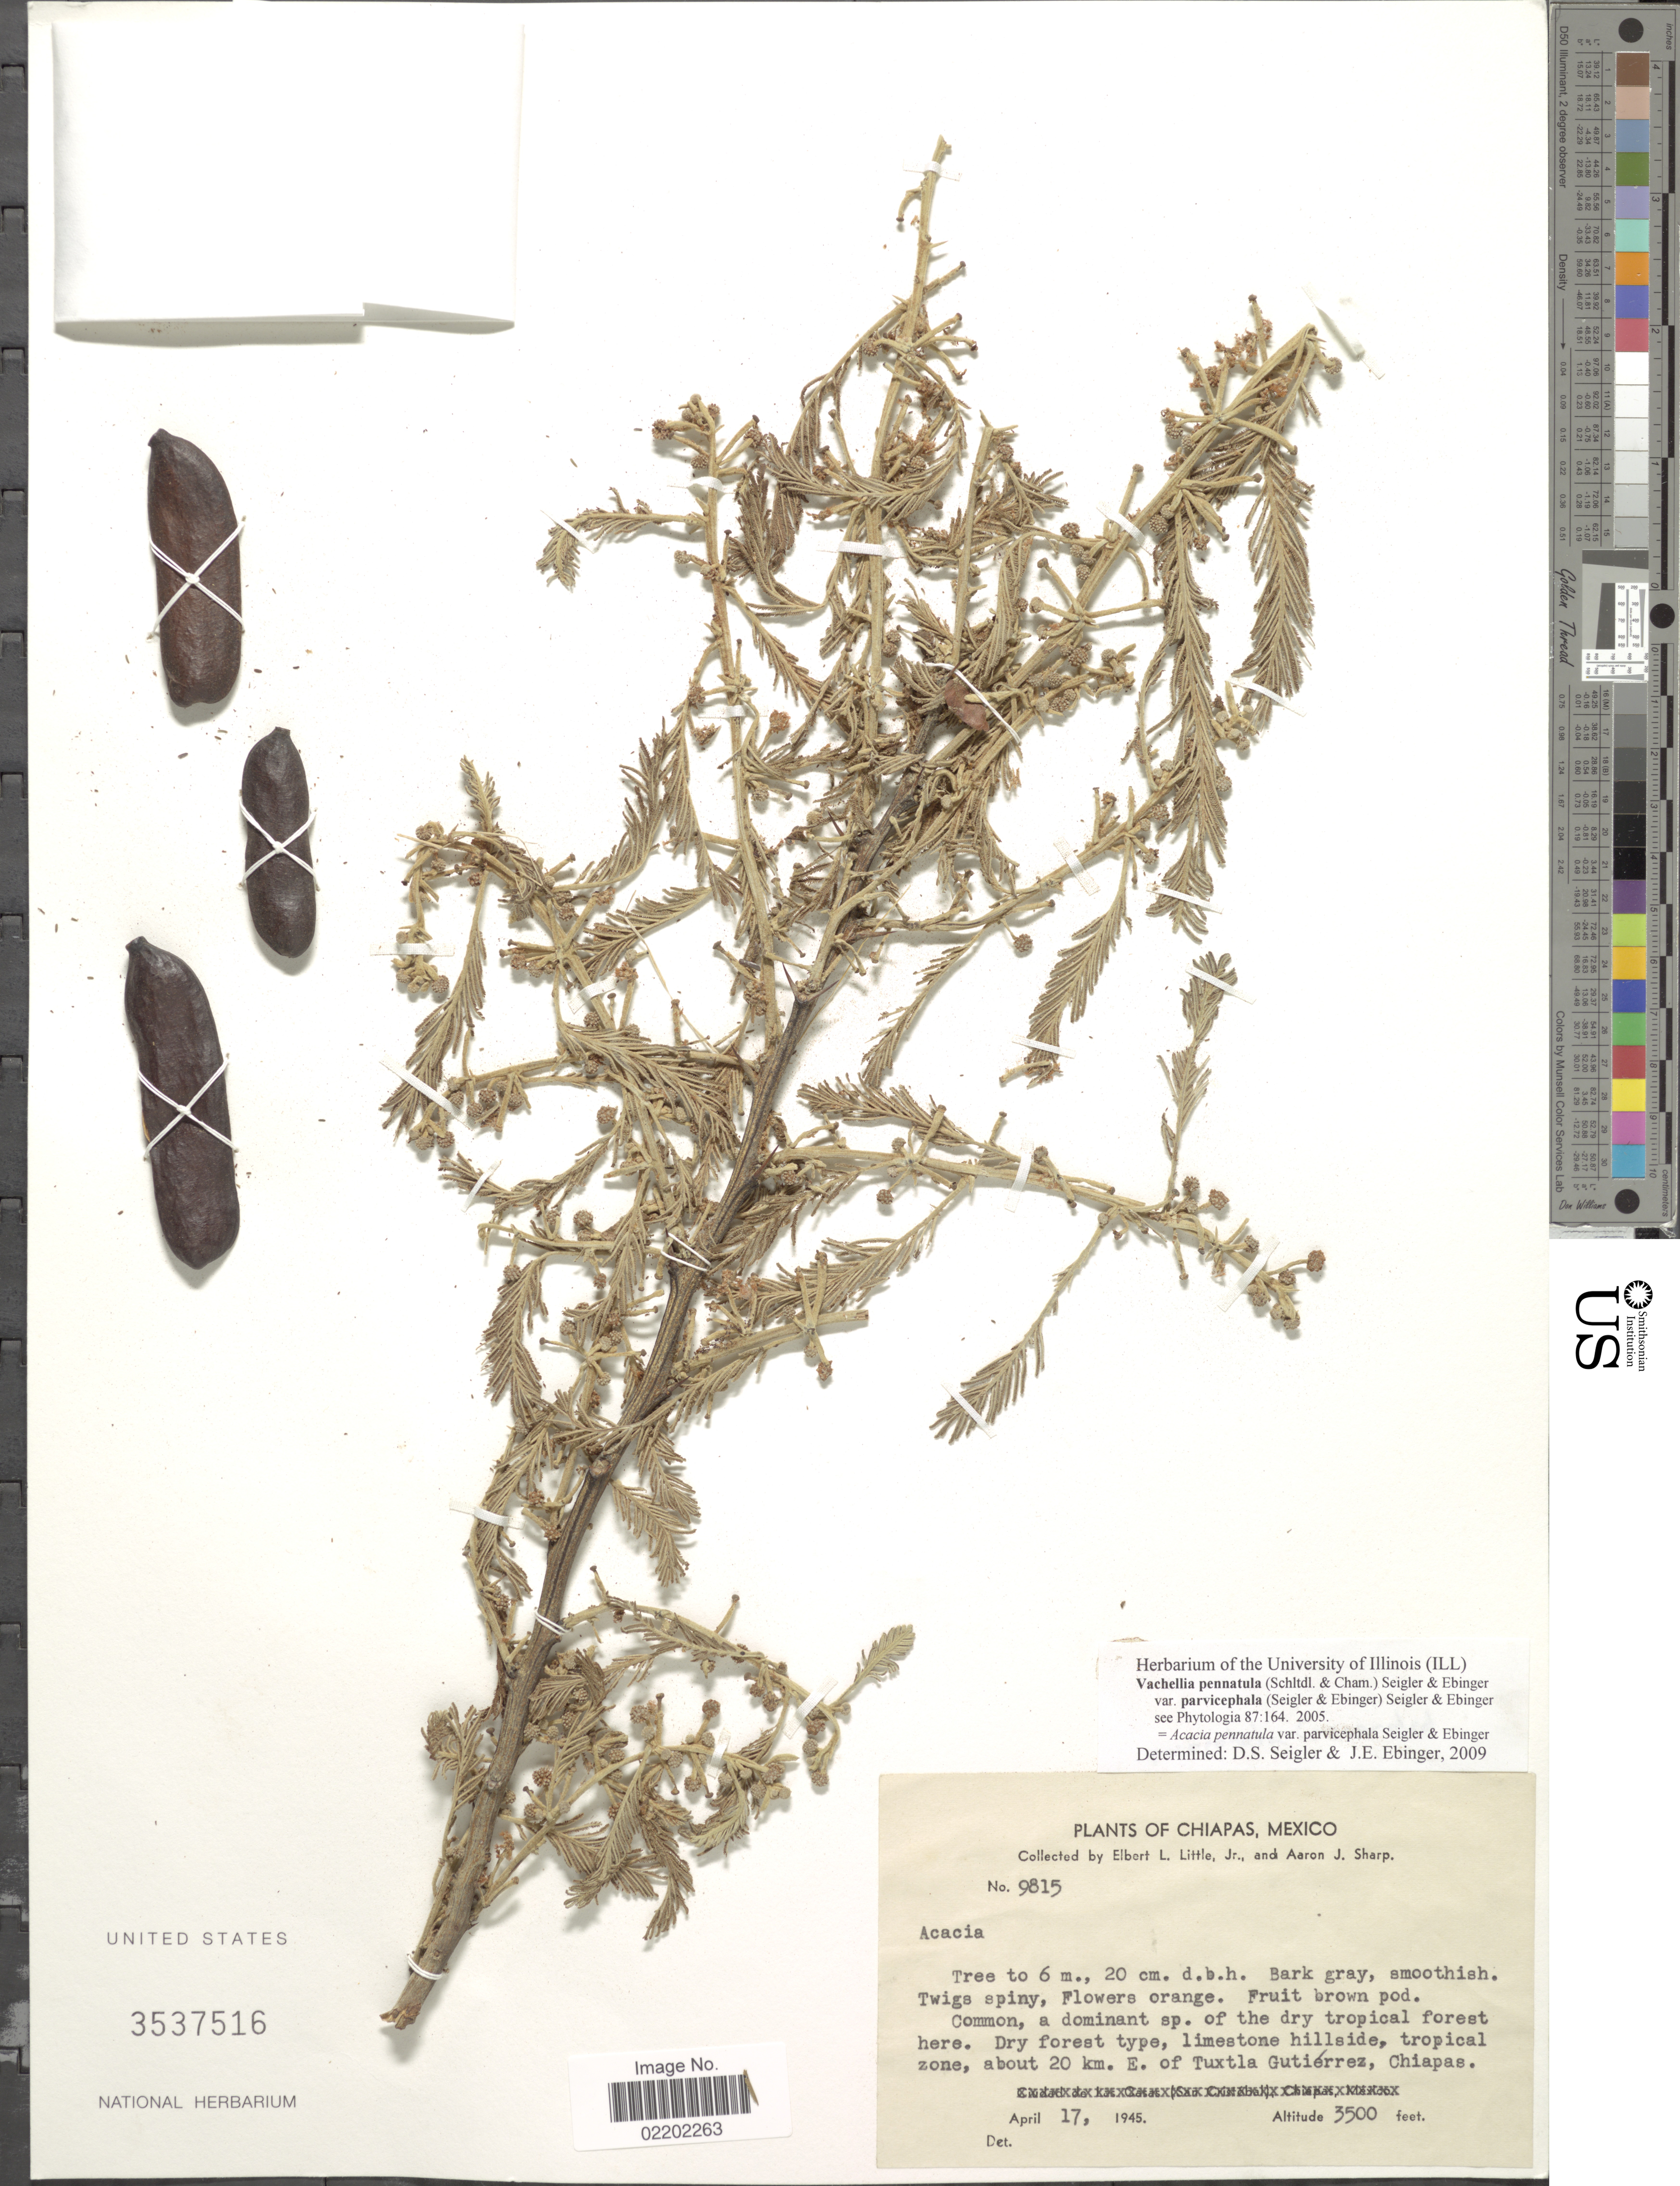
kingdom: Plantae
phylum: Tracheophyta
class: Magnoliopsida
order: Fabales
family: Fabaceae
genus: Vachellia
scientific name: Vachellia pennatula var. parvicephala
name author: (Seigler & Ebinger) Seigler & Ebinger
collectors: E. L. Little & Mrs A. J. Sharp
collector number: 9815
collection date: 1945-04-17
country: Mexico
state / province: Chiapas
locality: Dry forest type, limestone hillside, tropical zone, about 20 km E of Tuxtla Gutiérrez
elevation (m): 1067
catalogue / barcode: US 3537516